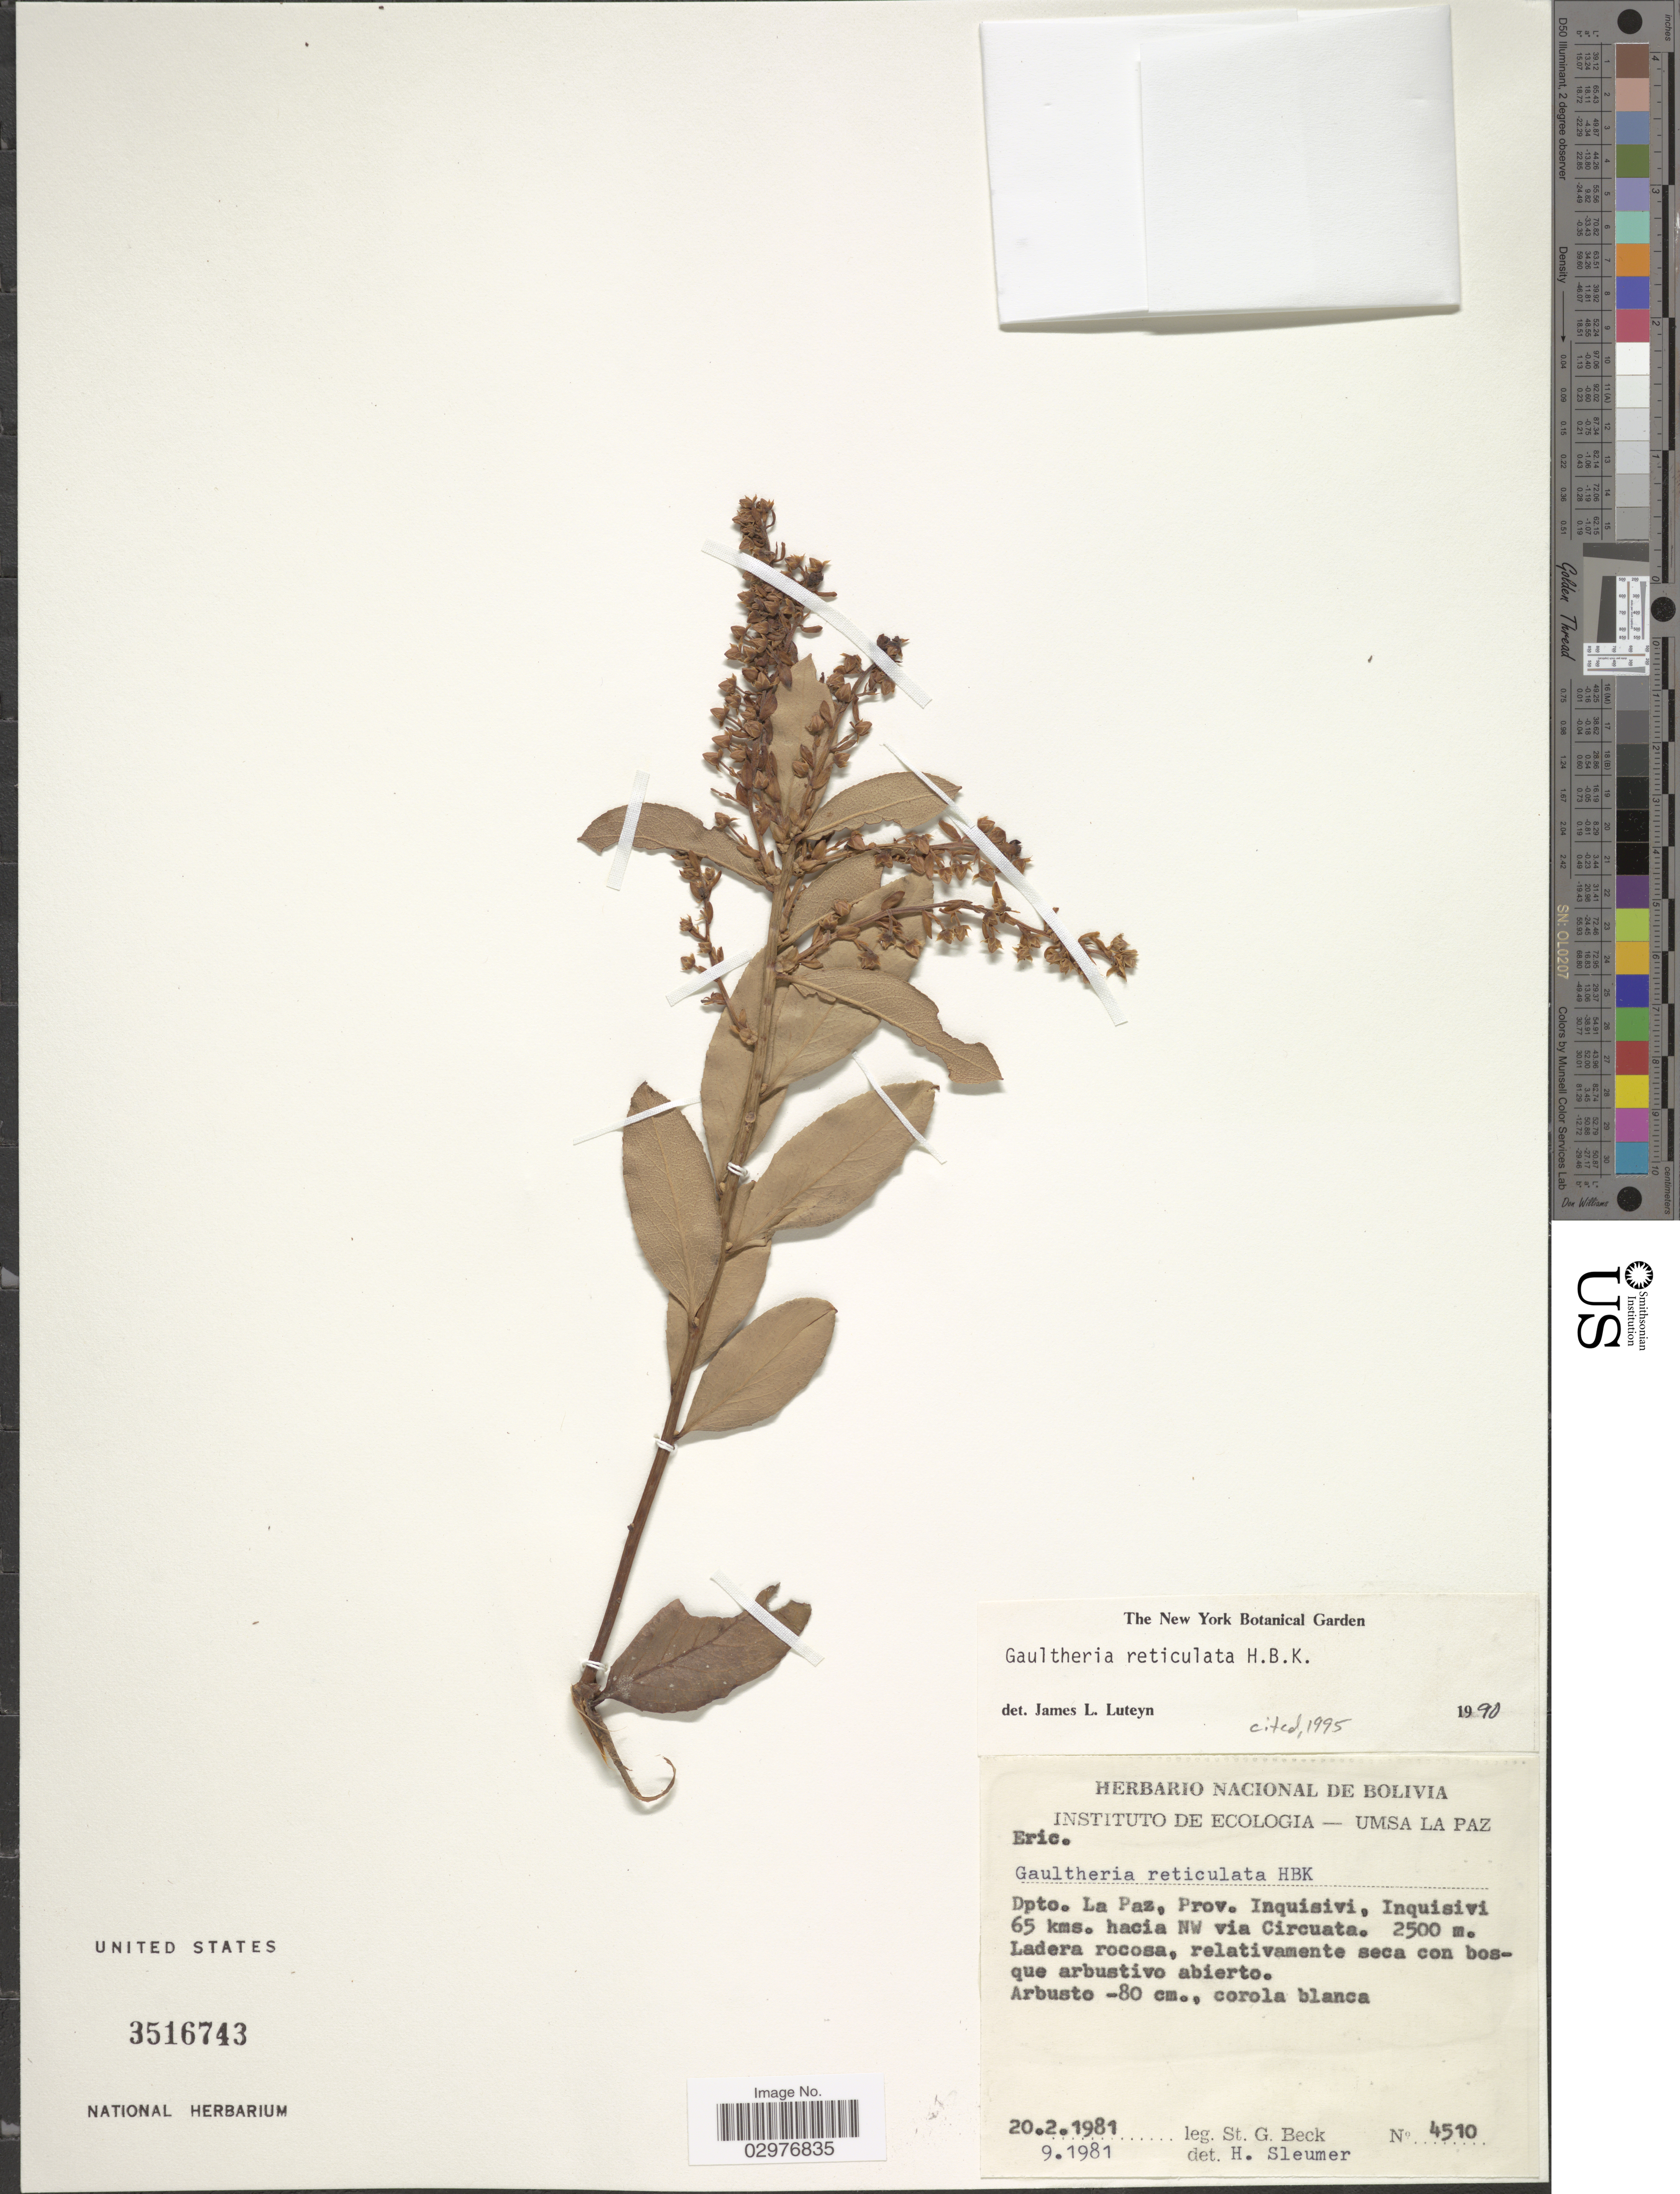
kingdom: Plantae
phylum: Tracheophyta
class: Magnoliopsida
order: Ericales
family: Ericaceae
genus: Gaultheria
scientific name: Gaultheria reticulata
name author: Kunth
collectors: S. G. Beck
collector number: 4510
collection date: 1981-02-20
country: Bolivia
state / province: La Paz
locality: Dpto. La Paz, Prov. Inquisivi, Inquisivi 65 kms. hacia NW via Circuata.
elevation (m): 2500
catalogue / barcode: US 3516743